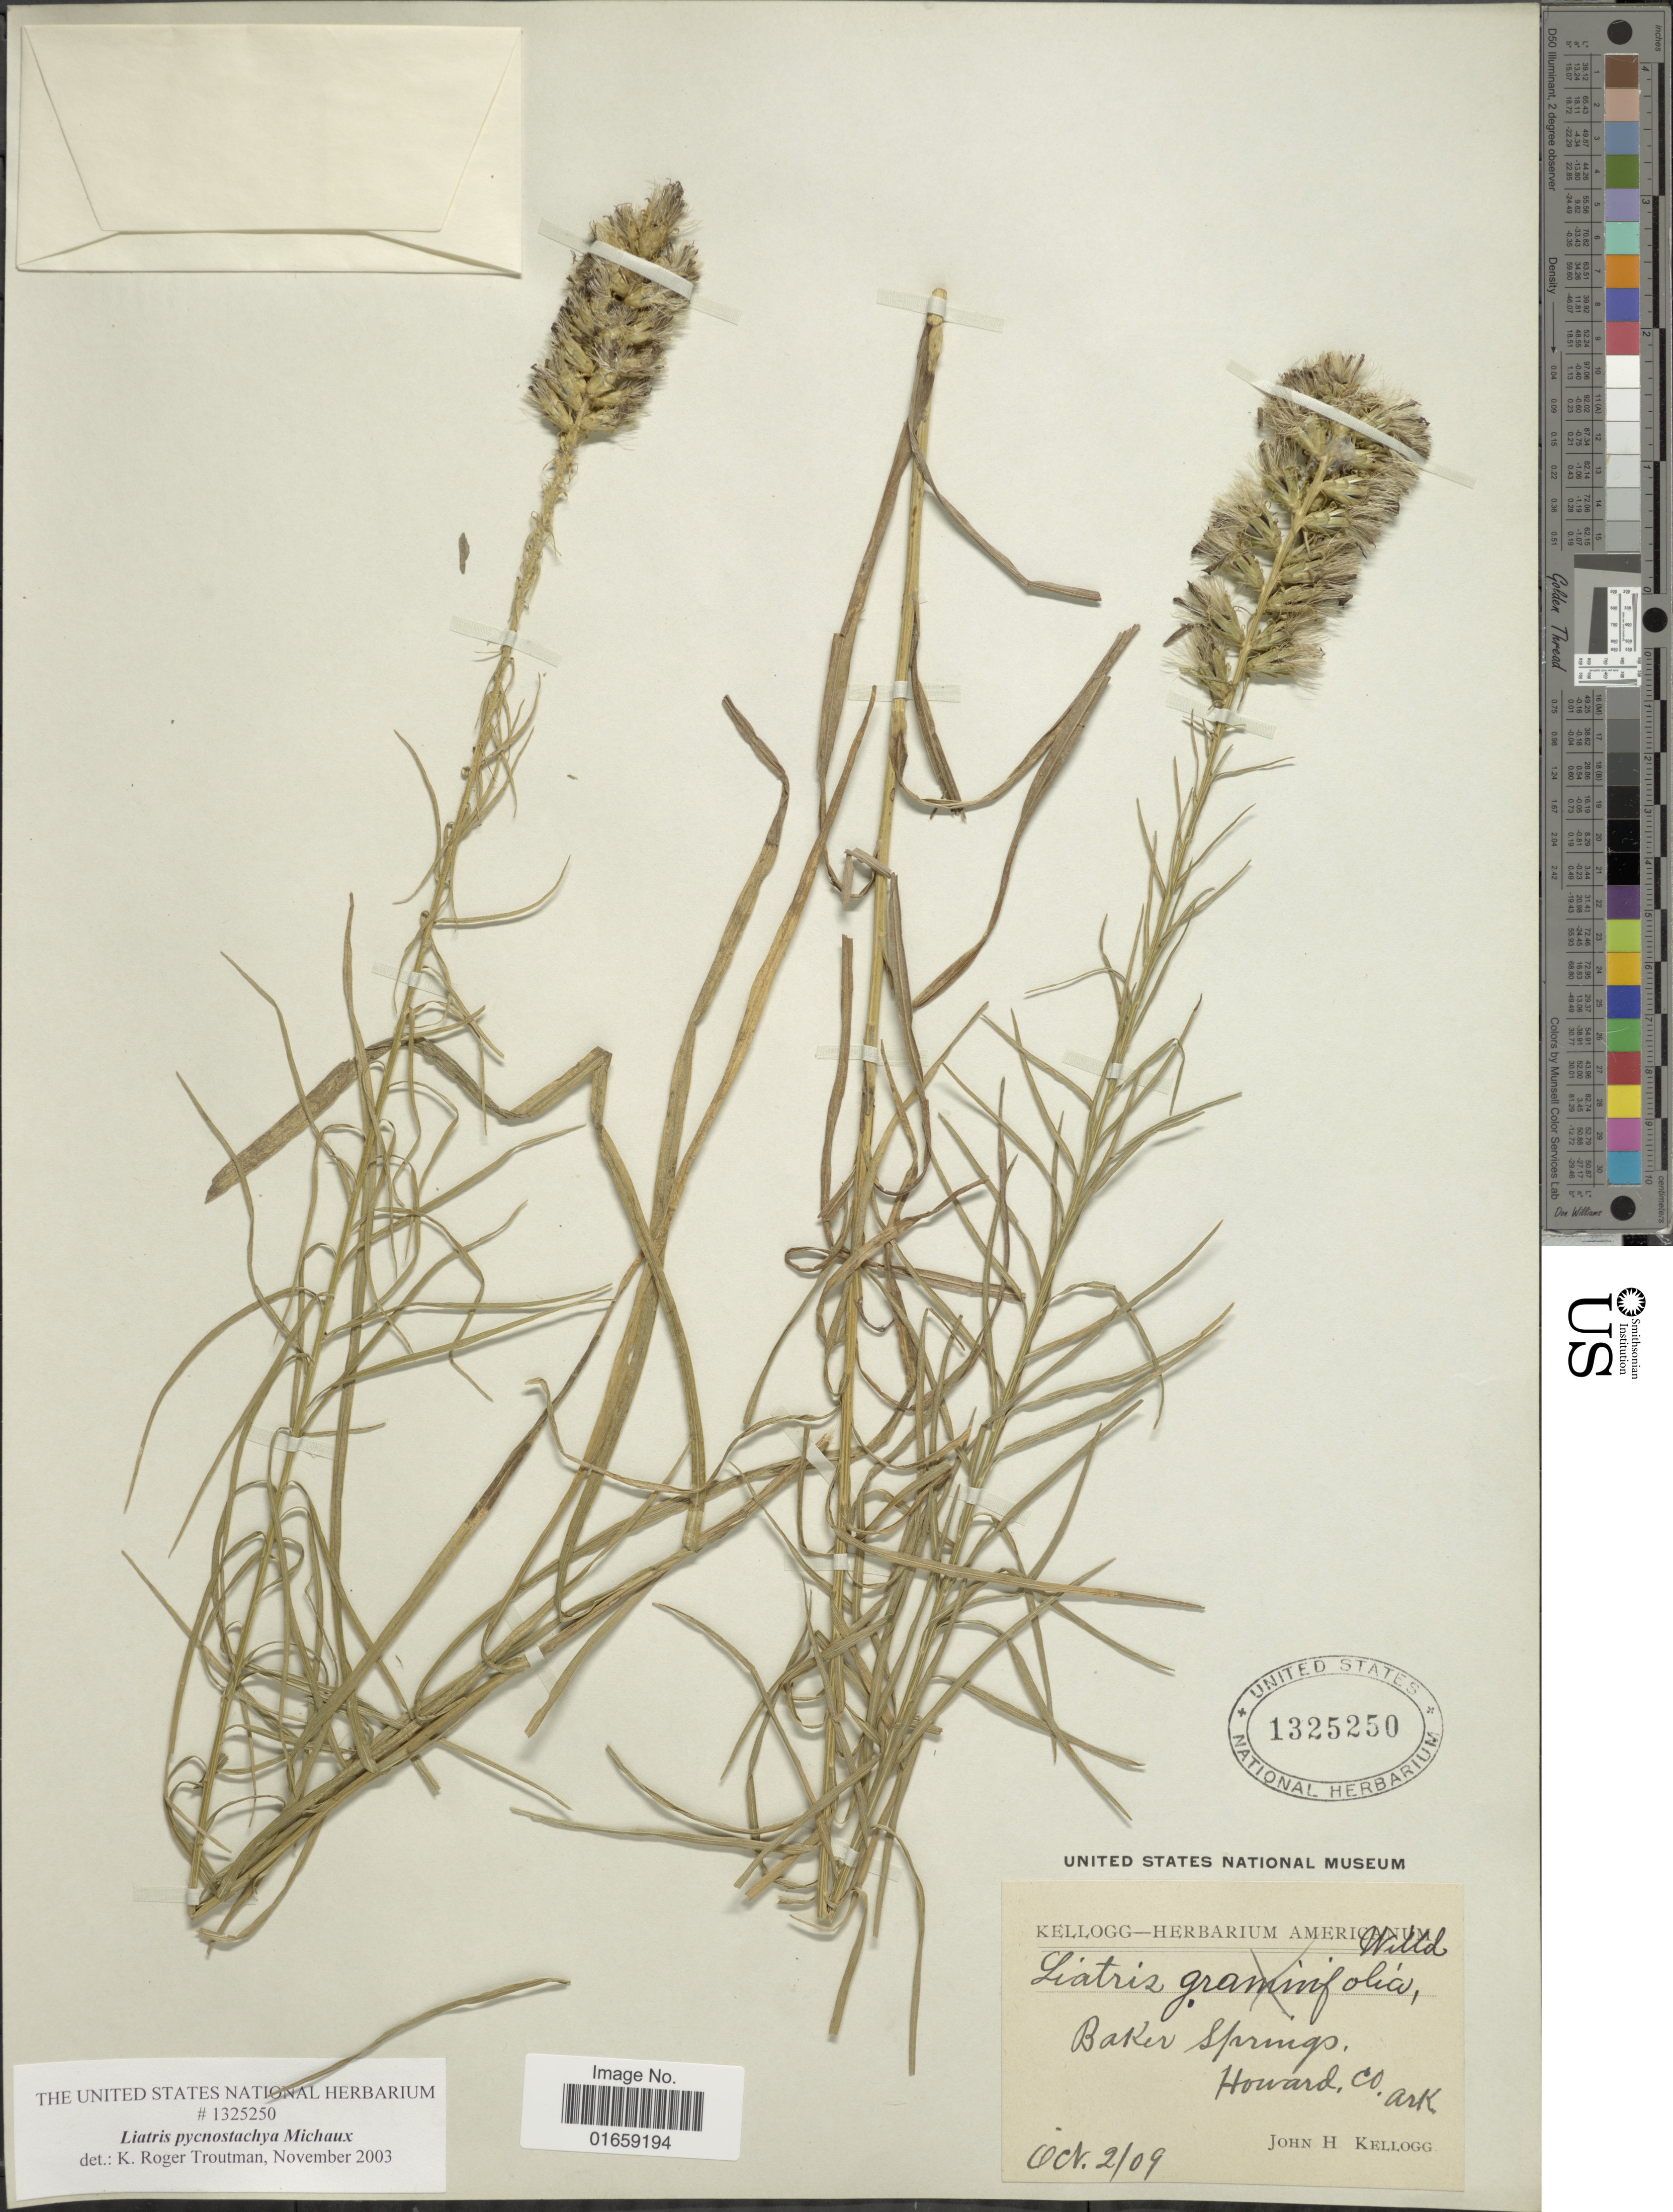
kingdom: Plantae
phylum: Tracheophyta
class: Magnoliopsida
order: Asterales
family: Asteraceae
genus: Liatris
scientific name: Liatris pycnostachya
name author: Michx.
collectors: J. H. Kellogg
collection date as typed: Transcribed d/m/y: 2/10/9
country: United States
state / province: Arkansas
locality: Baker Springs, Howard, Co. Ark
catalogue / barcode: US 1325250